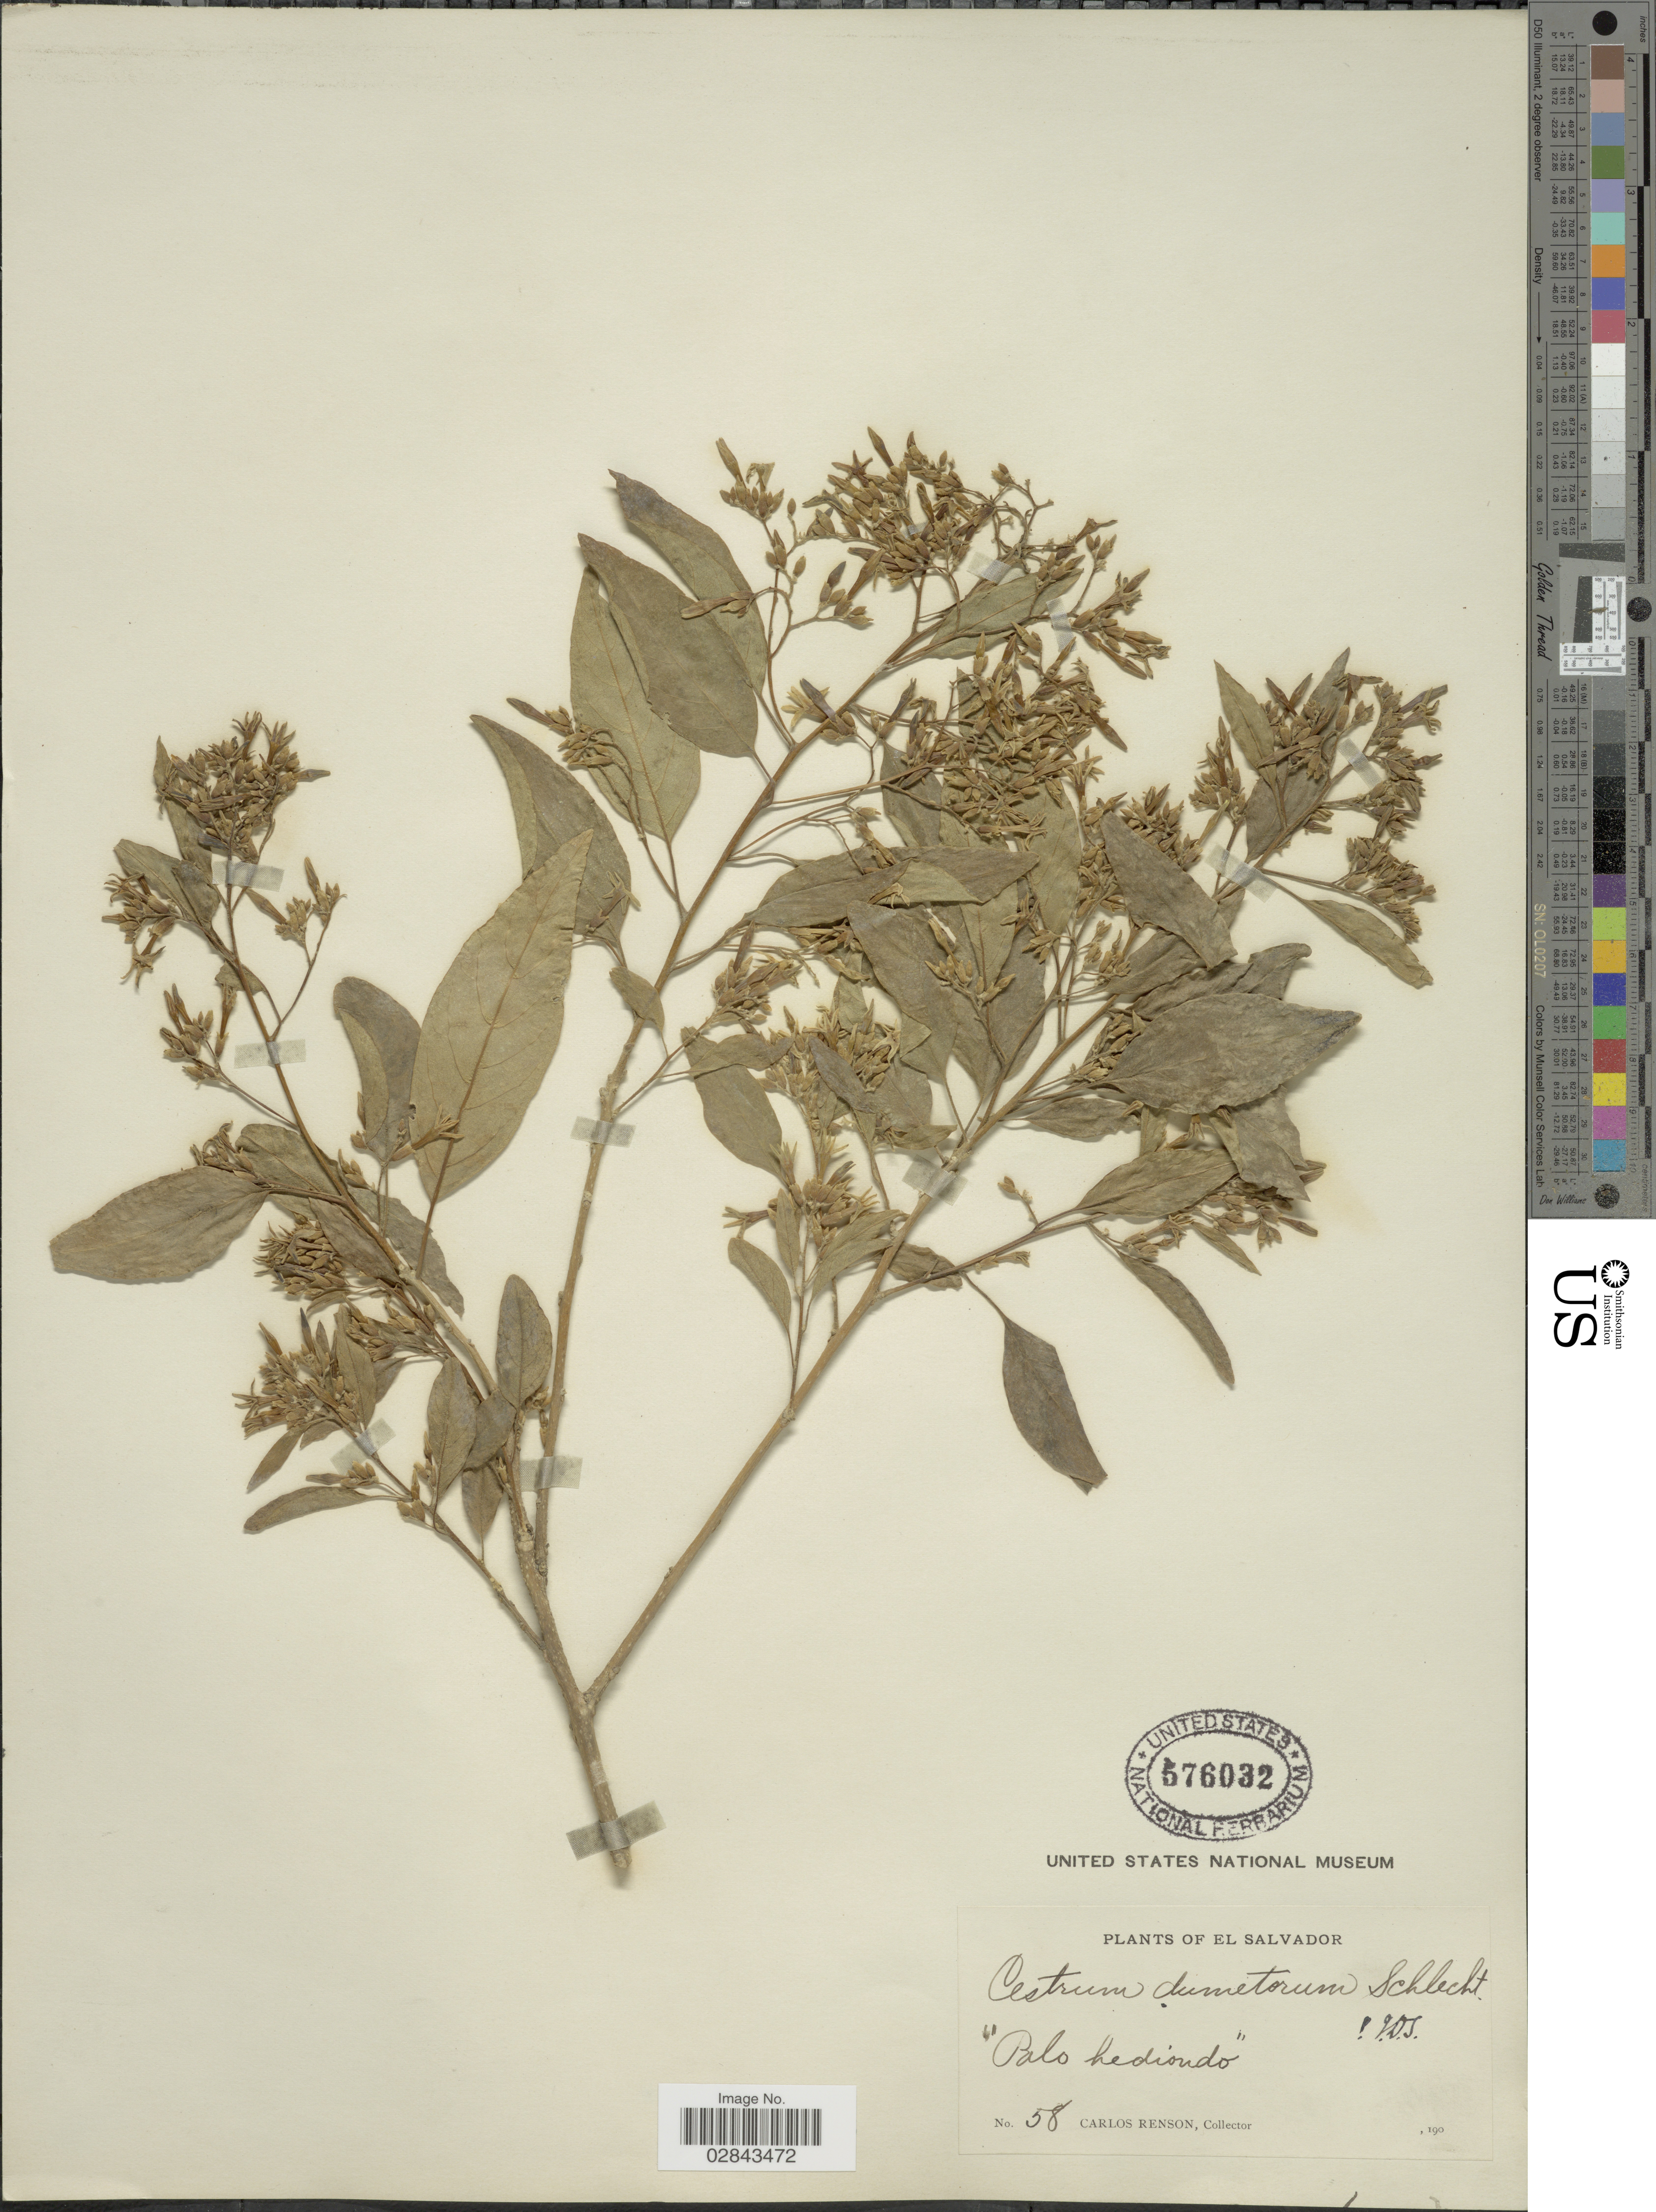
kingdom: Plantae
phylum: Tracheophyta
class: Magnoliopsida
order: Solanales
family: Solanaceae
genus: Cestrum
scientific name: Cestrum dumetorum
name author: Schltdl.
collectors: C. Renson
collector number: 58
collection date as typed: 190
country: El Salvador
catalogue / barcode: US 576032